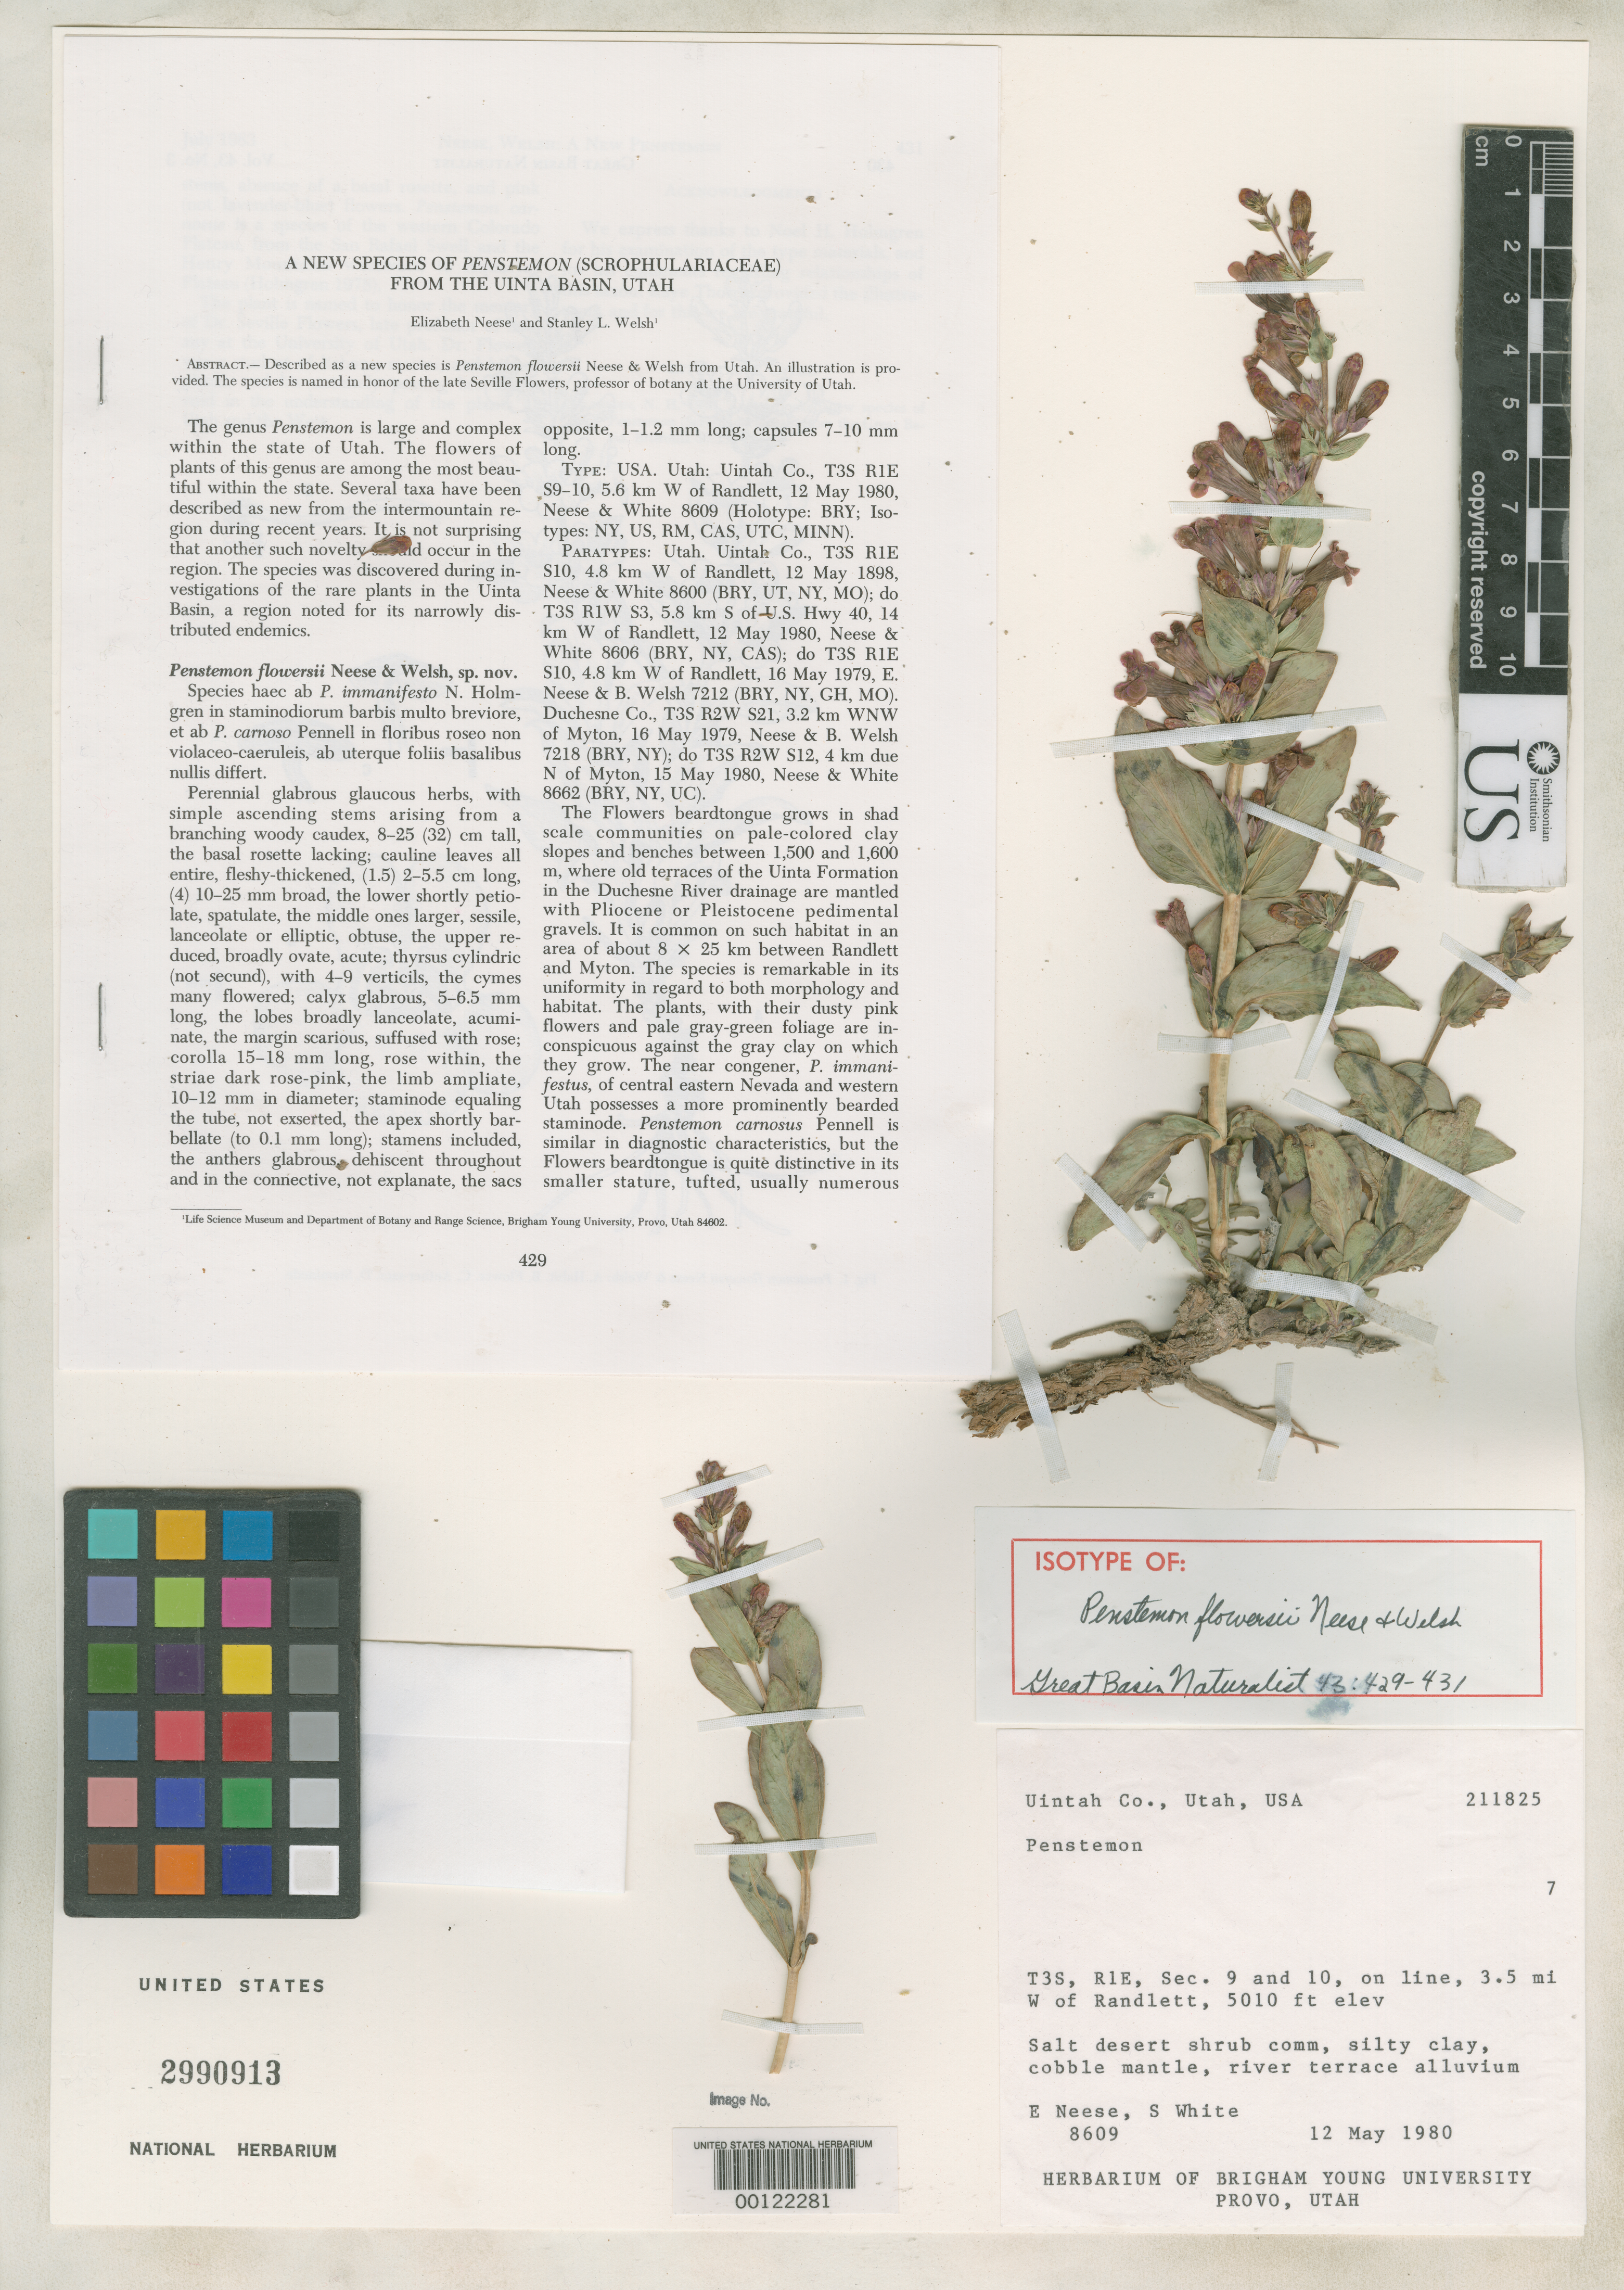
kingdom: Plantae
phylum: Tracheophyta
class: Magnoliopsida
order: Lamiales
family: Plantaginaceae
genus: Penstemon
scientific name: Penstemon flowersii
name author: Neese & S.L. Welsh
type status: Isotype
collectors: E. C Neese & S. White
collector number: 8609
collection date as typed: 12 May 1980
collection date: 1980-05-12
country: United States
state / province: Utah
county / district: Uintah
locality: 3.5 mi W of Randlett; alt. 5010 ft.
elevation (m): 1527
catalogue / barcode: US 2990913